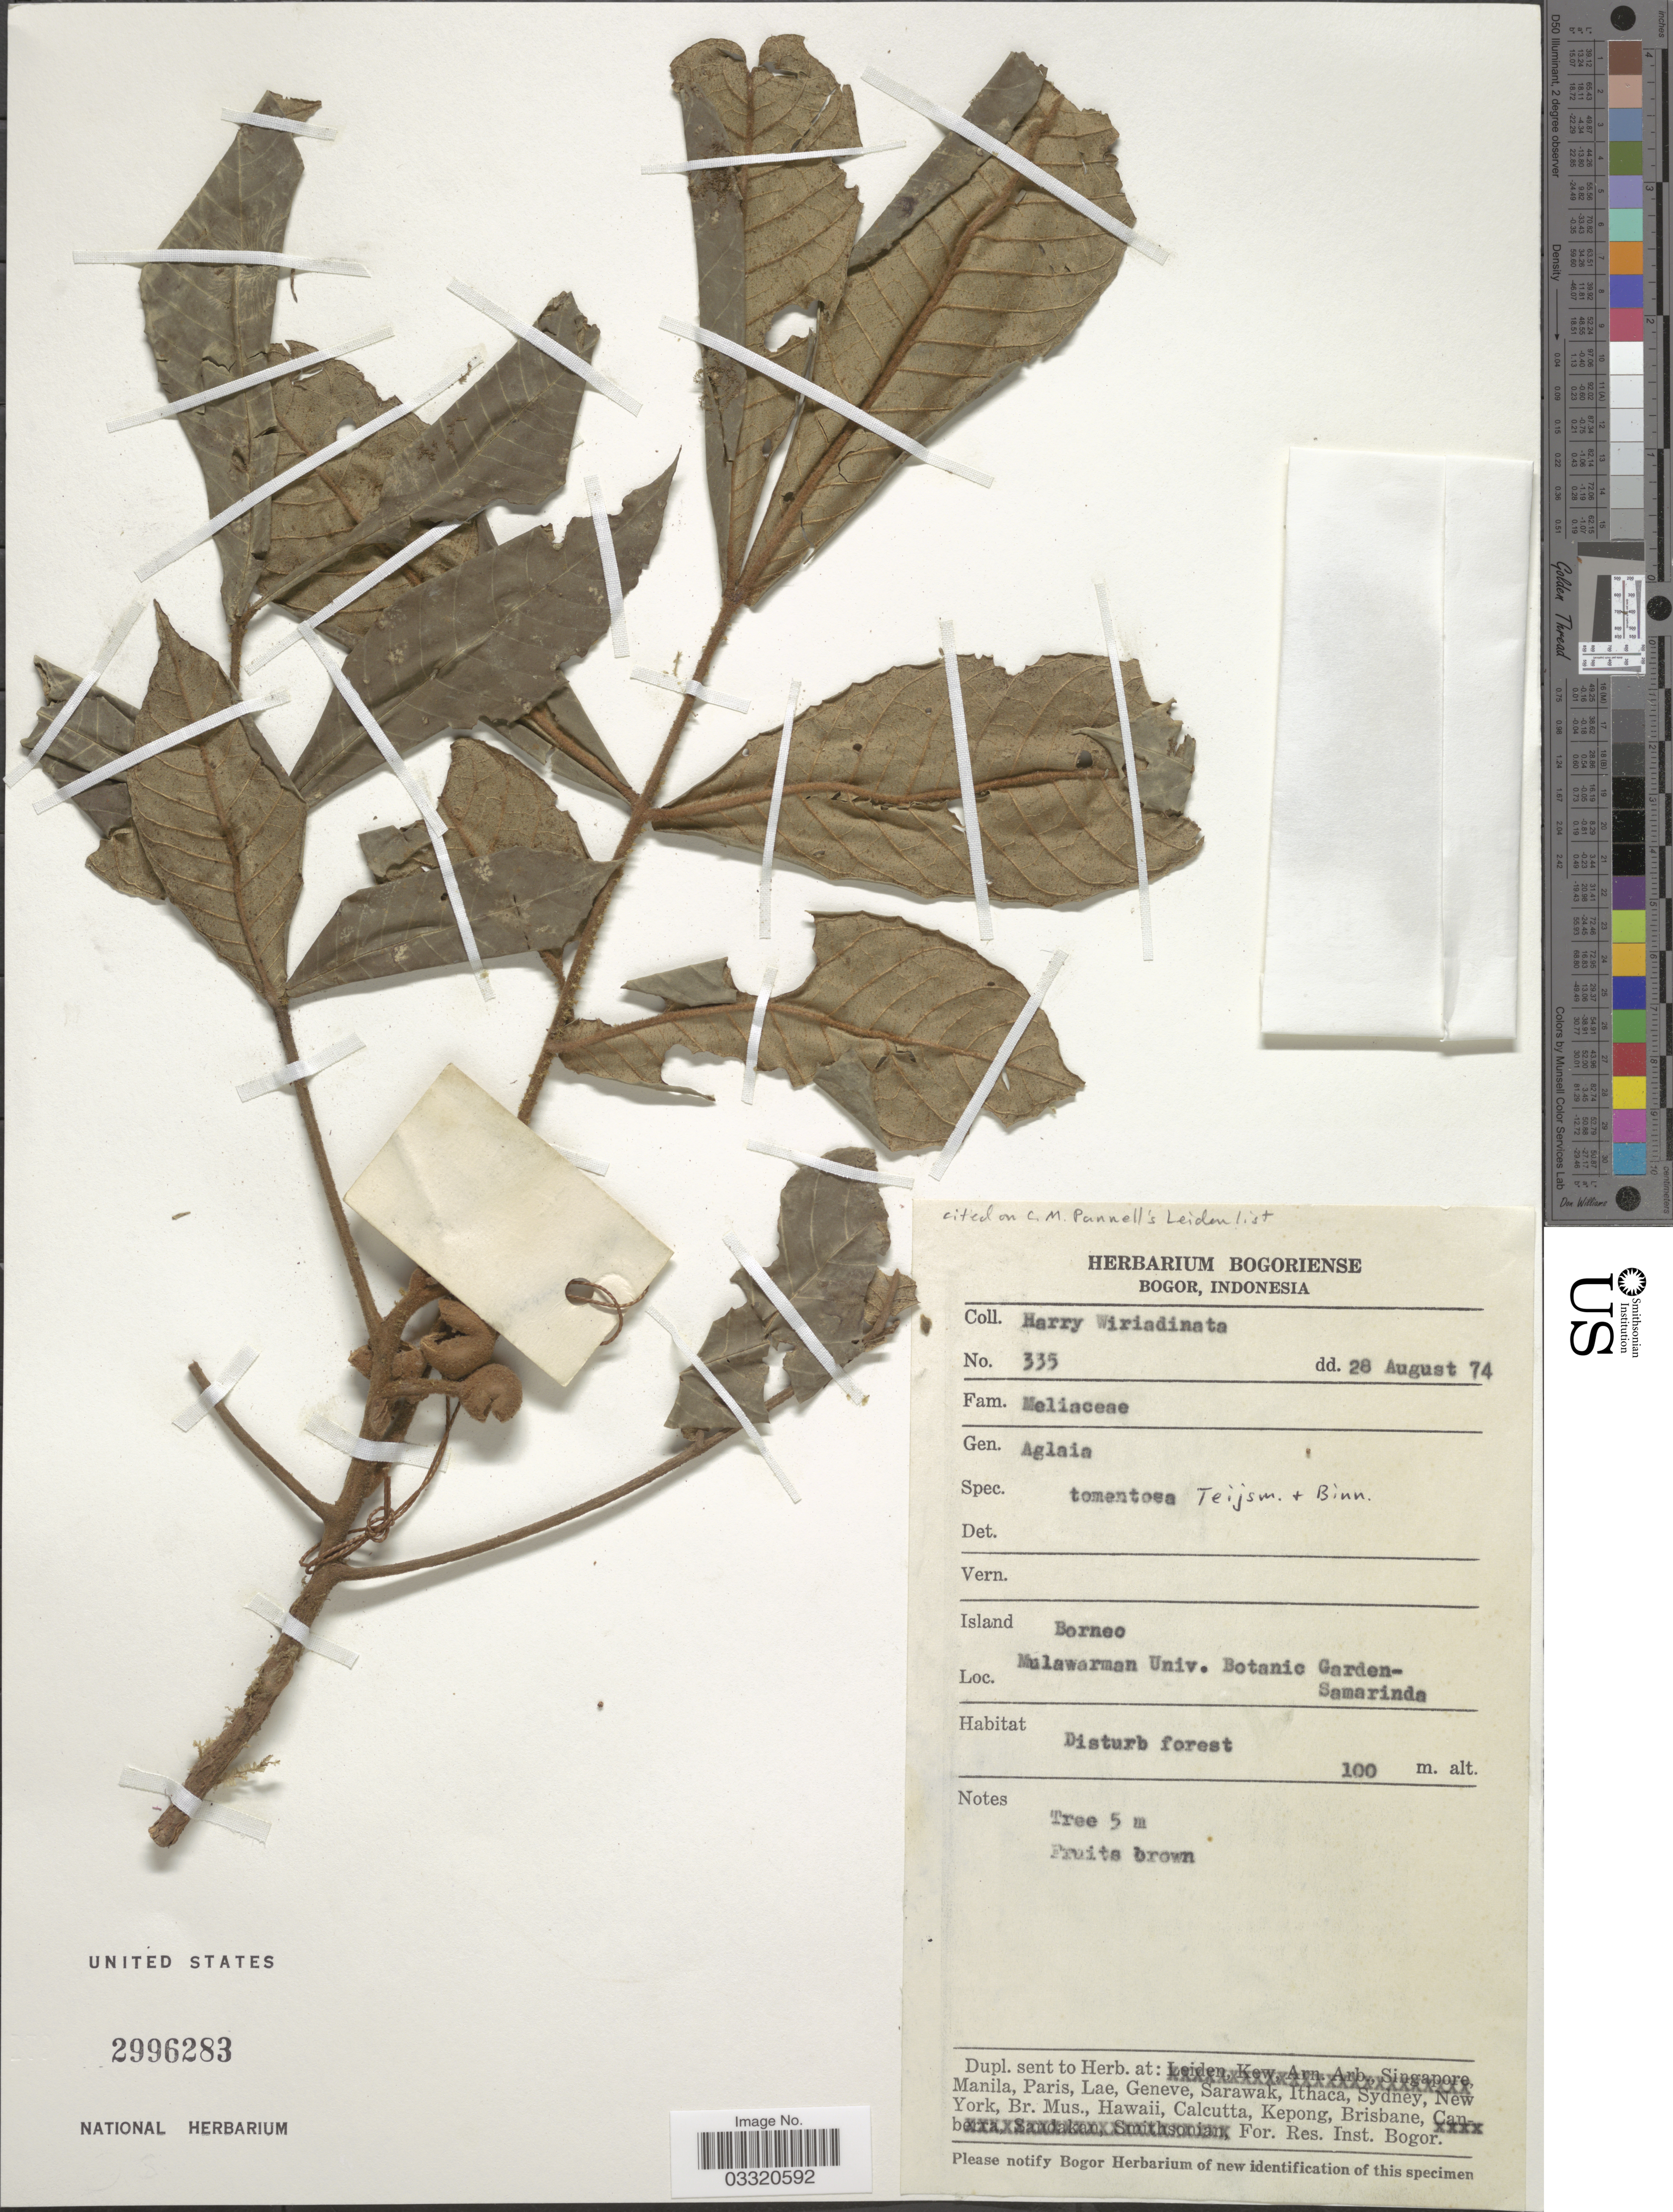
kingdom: Plantae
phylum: Tracheophyta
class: Magnoliopsida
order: Sapindales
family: Meliaceae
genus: Aglaia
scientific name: Aglaia tomentosa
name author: Teijsm. & Binn.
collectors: H. Wiriadinata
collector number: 335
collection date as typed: Transcribed d/m/y: 28/8/74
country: Indonesia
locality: Island Borneo. Mulawarman Univ. Botanic Garden-Samarinda.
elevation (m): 100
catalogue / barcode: US 2996283